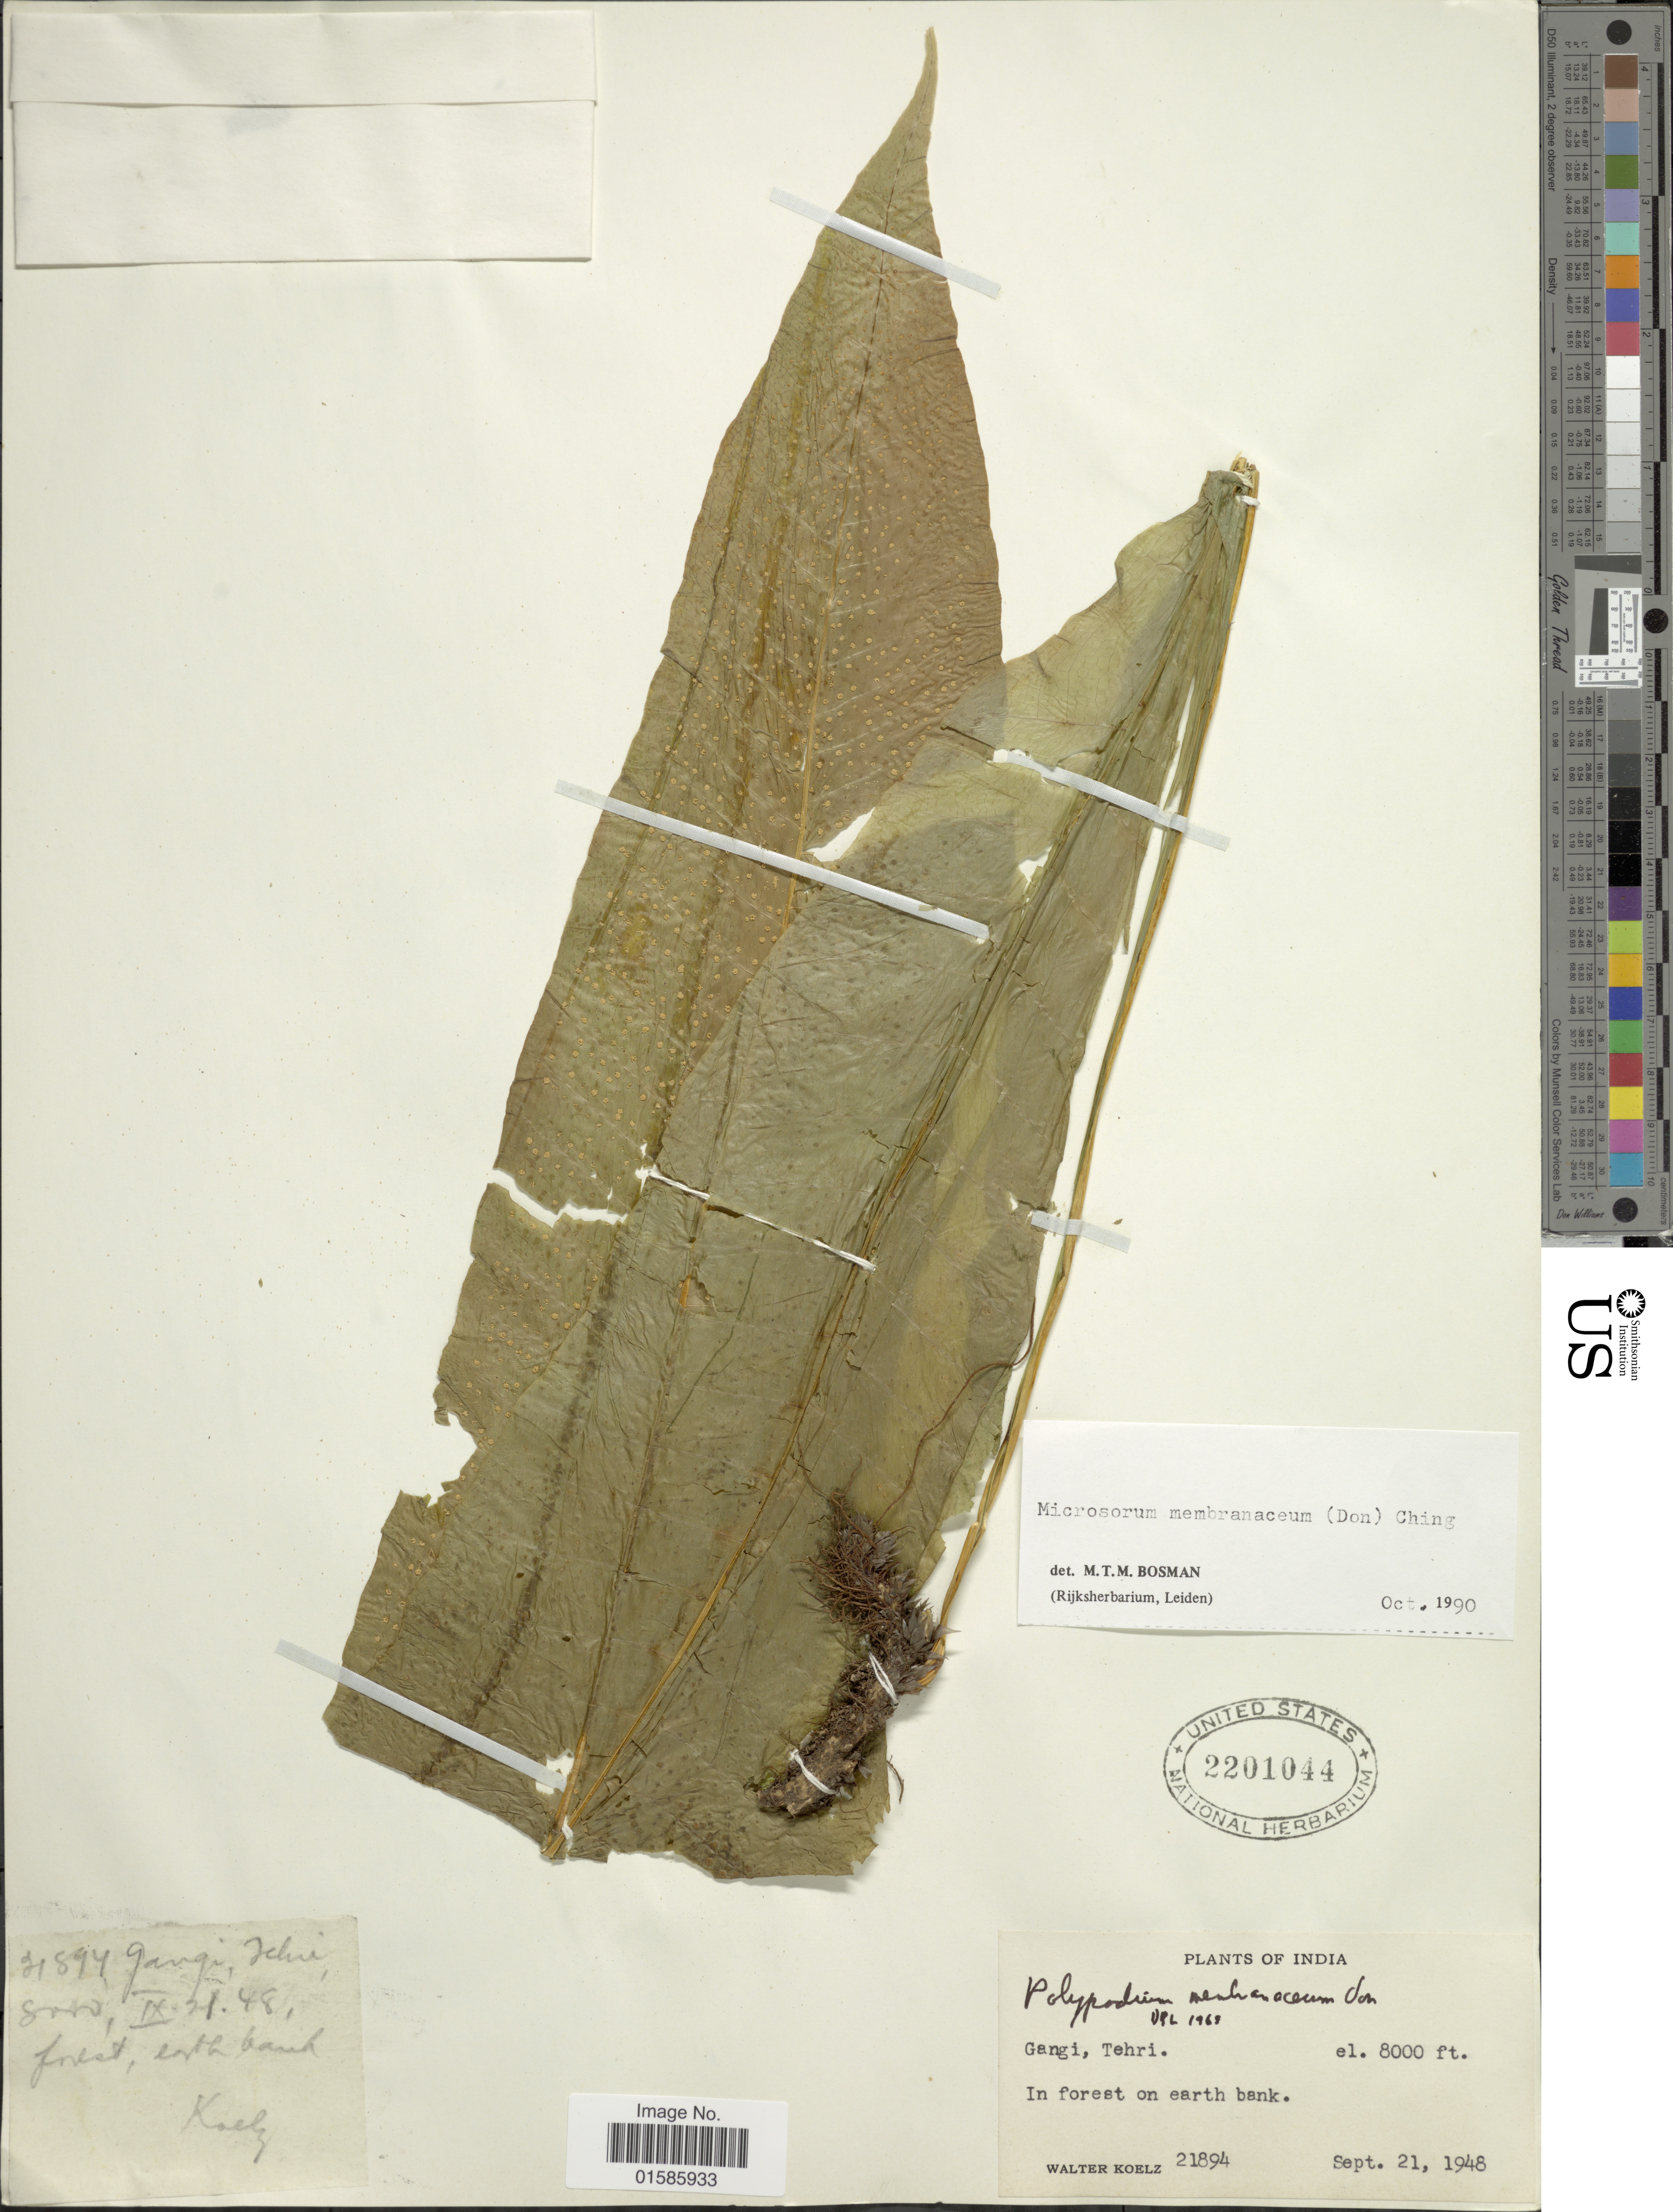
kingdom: Plantae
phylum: Tracheophyta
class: Polypodiopsida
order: Polypodiales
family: Polypodiaceae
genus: Microsorum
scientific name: Microsorum membranaceum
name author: (D. Don) Ching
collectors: W. N. Koelz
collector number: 21894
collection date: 1948-09-21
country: India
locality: Gangi, Tehri, In forest on earth bank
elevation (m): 2438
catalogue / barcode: US 2201044